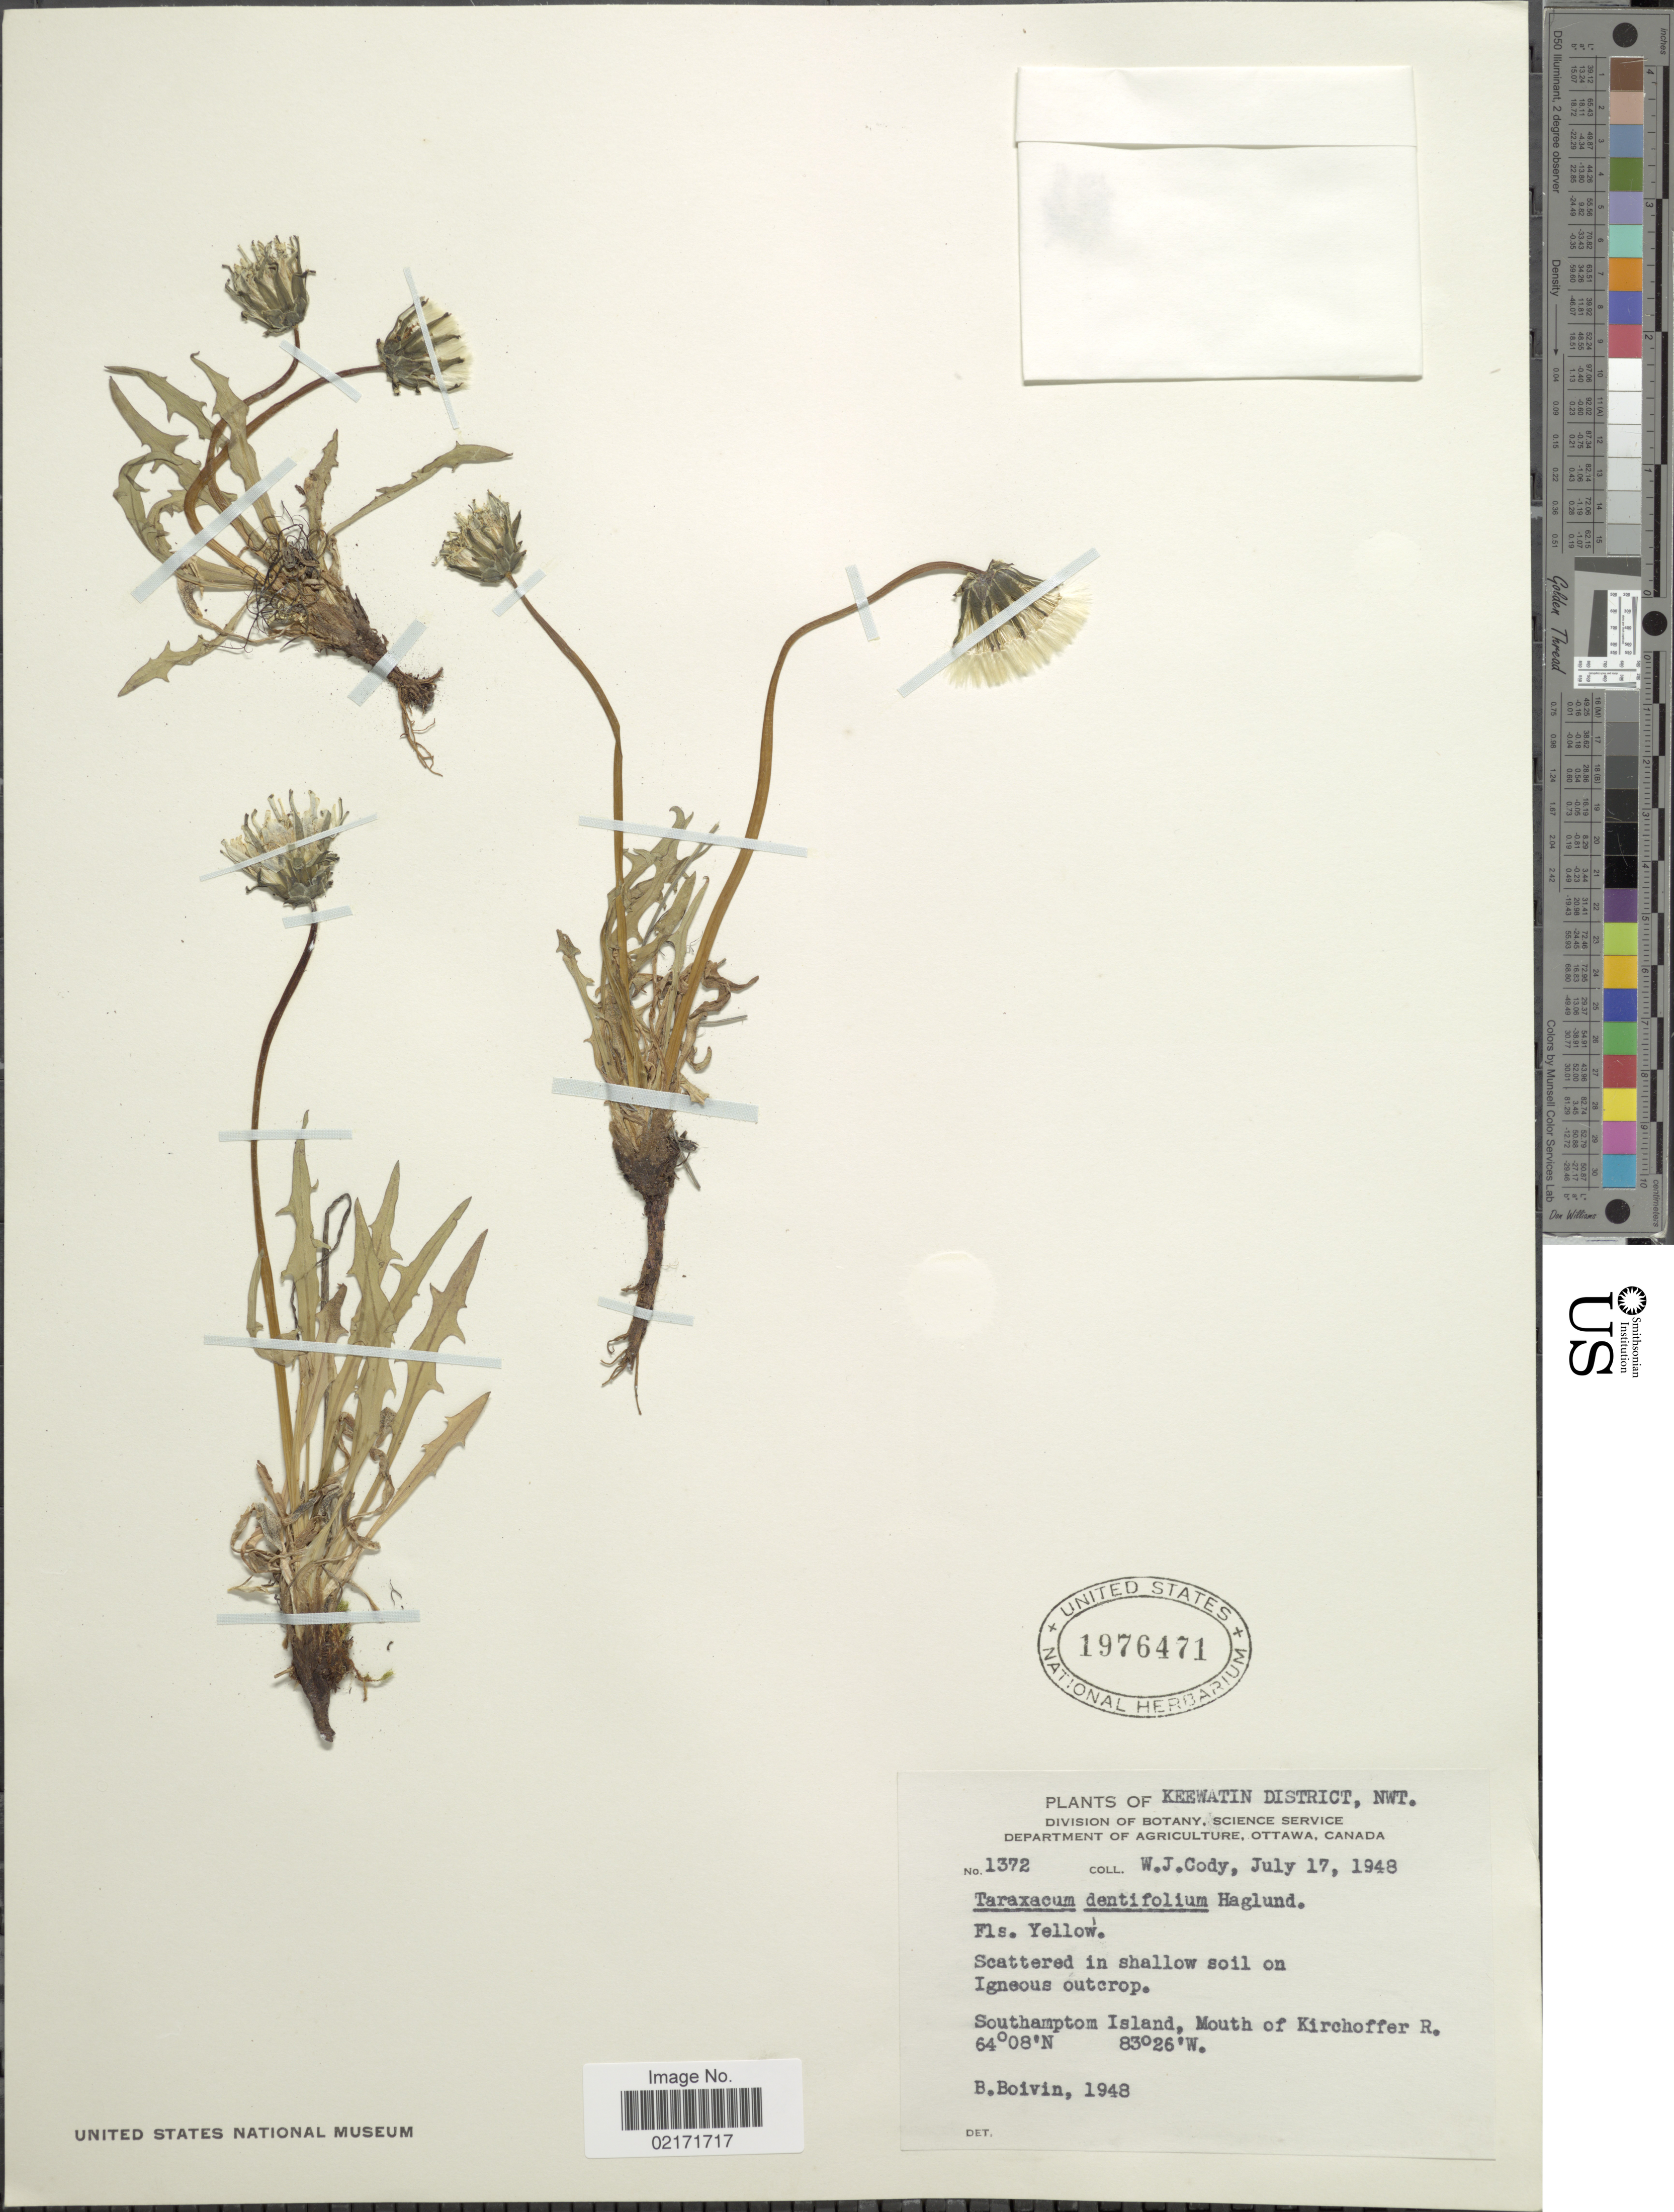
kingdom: Plantae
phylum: Tracheophyta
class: Magnoliopsida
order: Asterales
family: Asteraceae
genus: Taraxacum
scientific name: Taraxacum dentifolium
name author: G.E. Haglund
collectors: W. Cody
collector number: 1372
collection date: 1948-07-17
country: Canada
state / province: Northwest Territories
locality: Keewatin District, NWT. Southampton Island, Mouth of Kirchoffer R.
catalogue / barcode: US 1976471